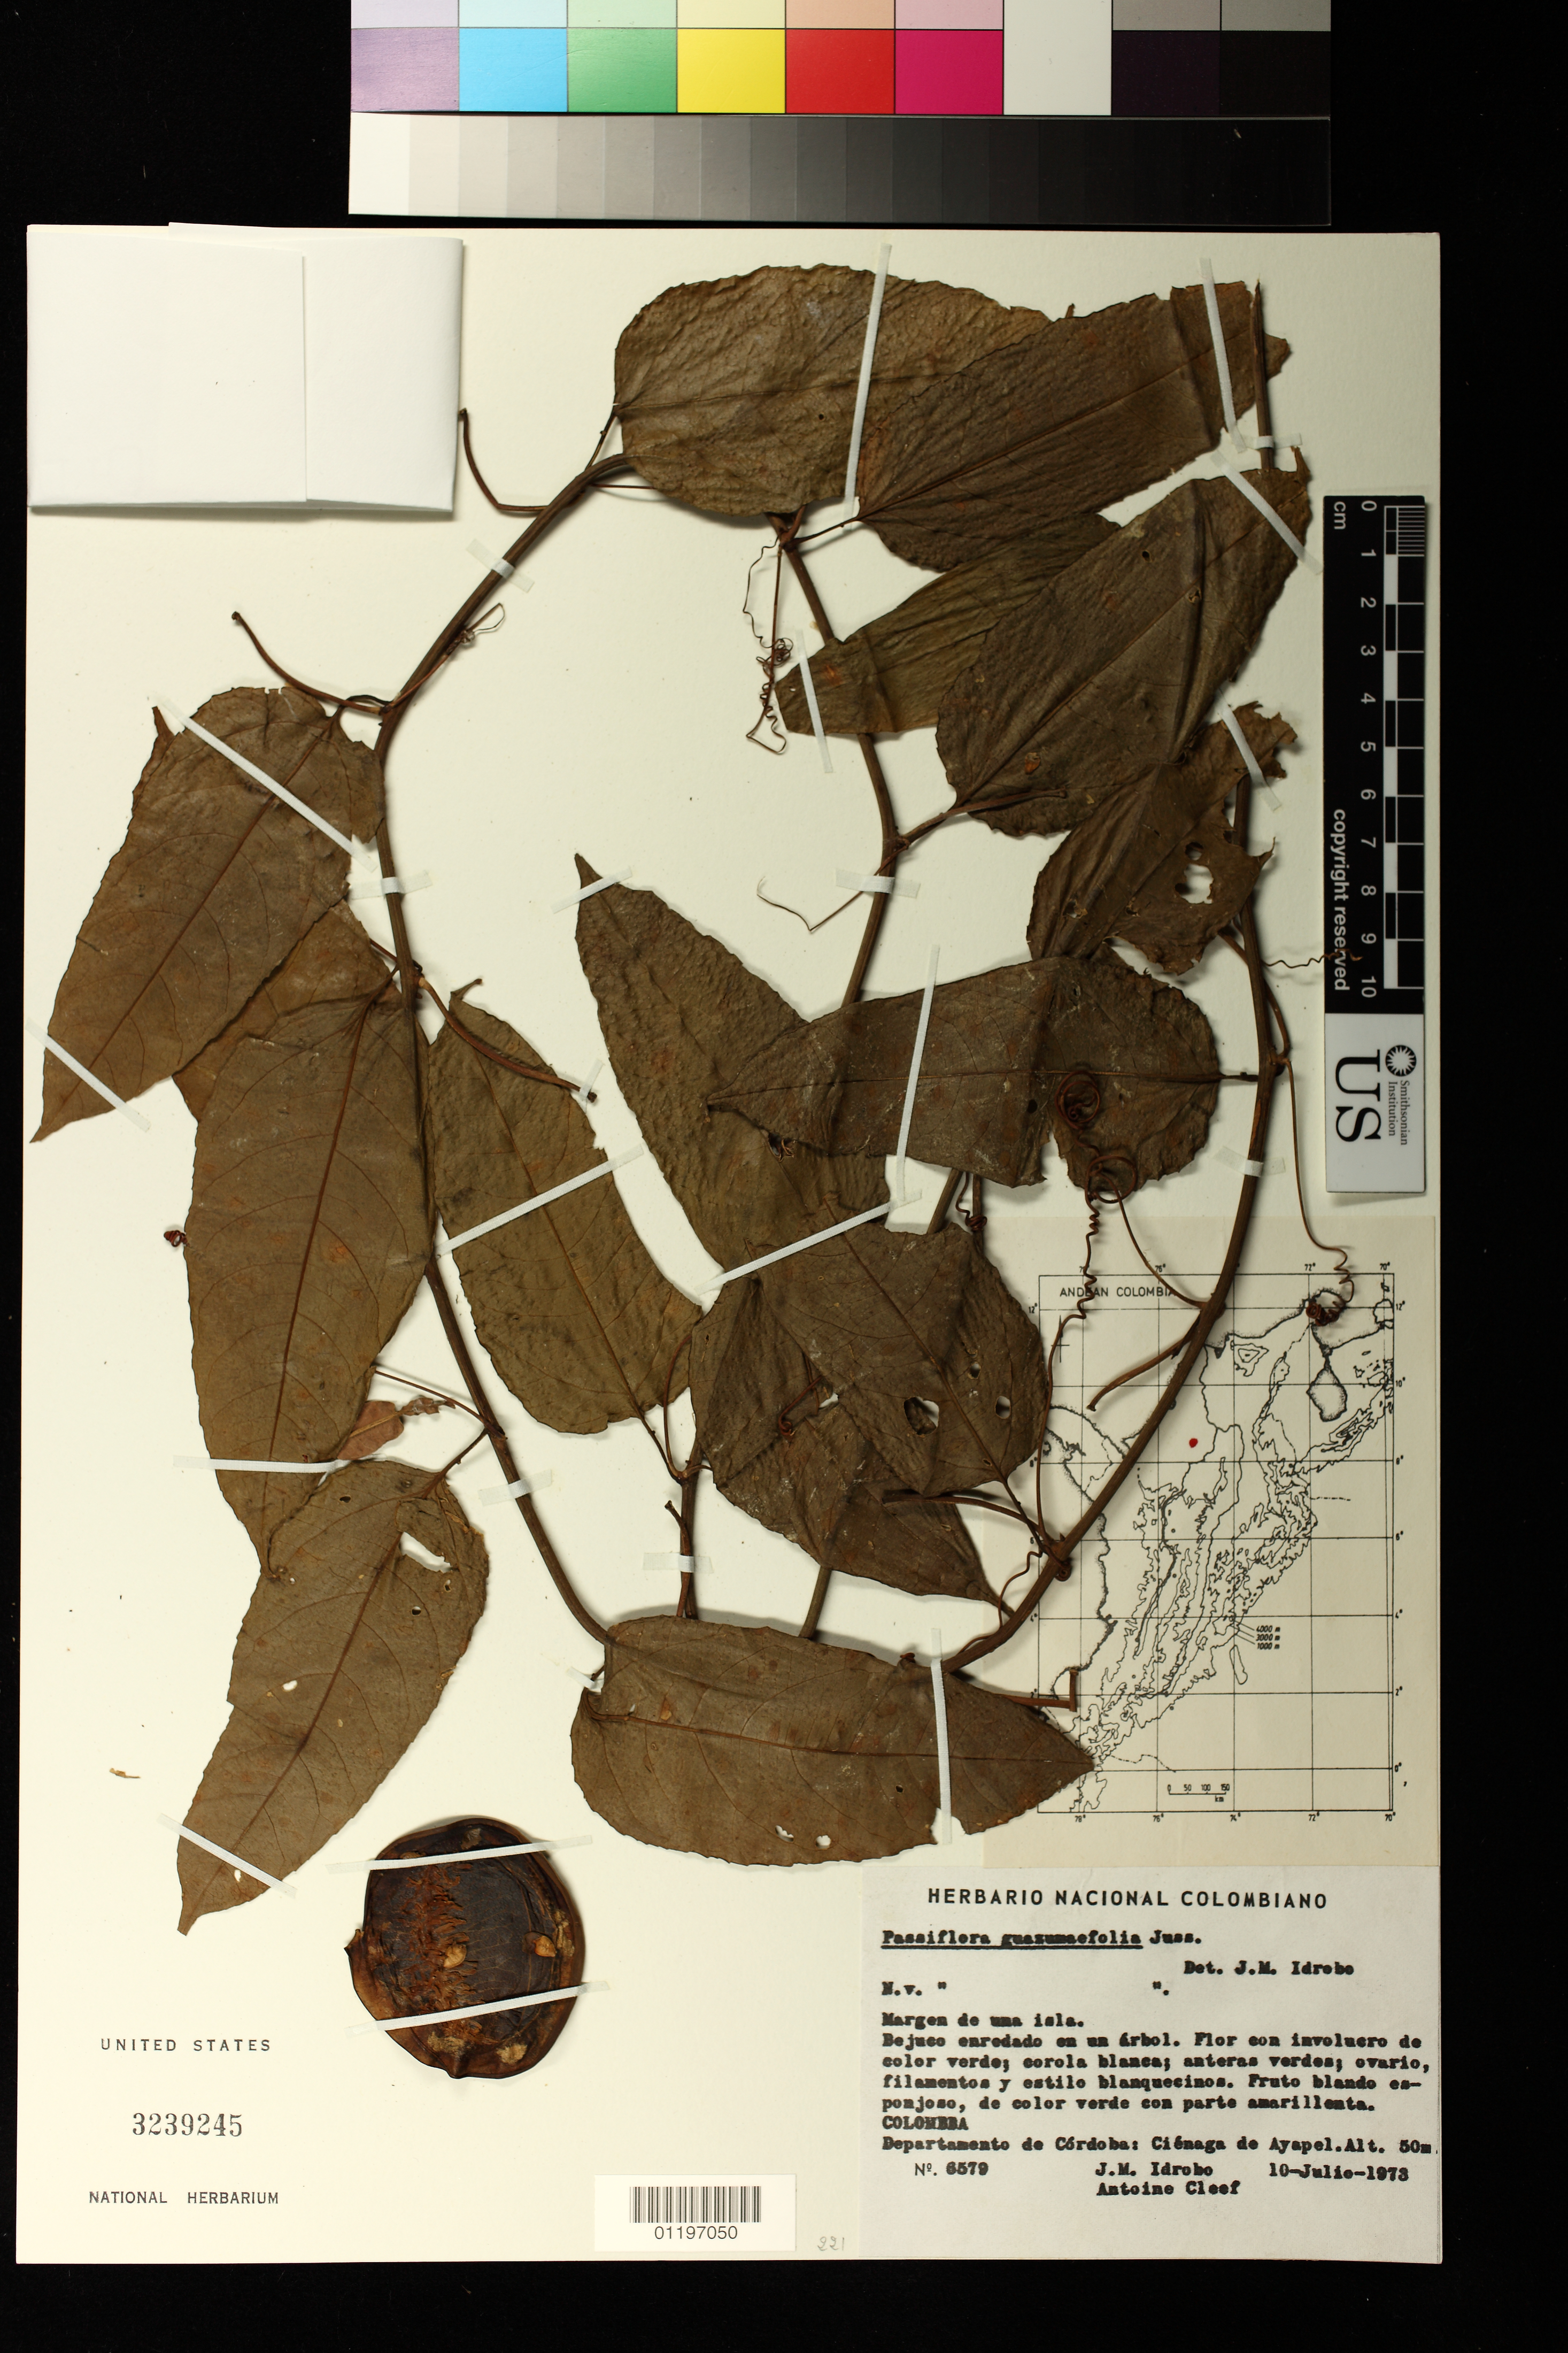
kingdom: Plantae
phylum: Tracheophyta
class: Magnoliopsida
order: Malpighiales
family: Passifloraceae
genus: Passiflora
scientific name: Passiflora guazumifolia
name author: Juss.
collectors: J. M. Idrobo & A. M. Cleef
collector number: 6579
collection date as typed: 07 Oct 1973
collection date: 1973-10-07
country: Colombia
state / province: Córdoba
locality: Ciénaga de Ayapel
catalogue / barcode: US 3239245